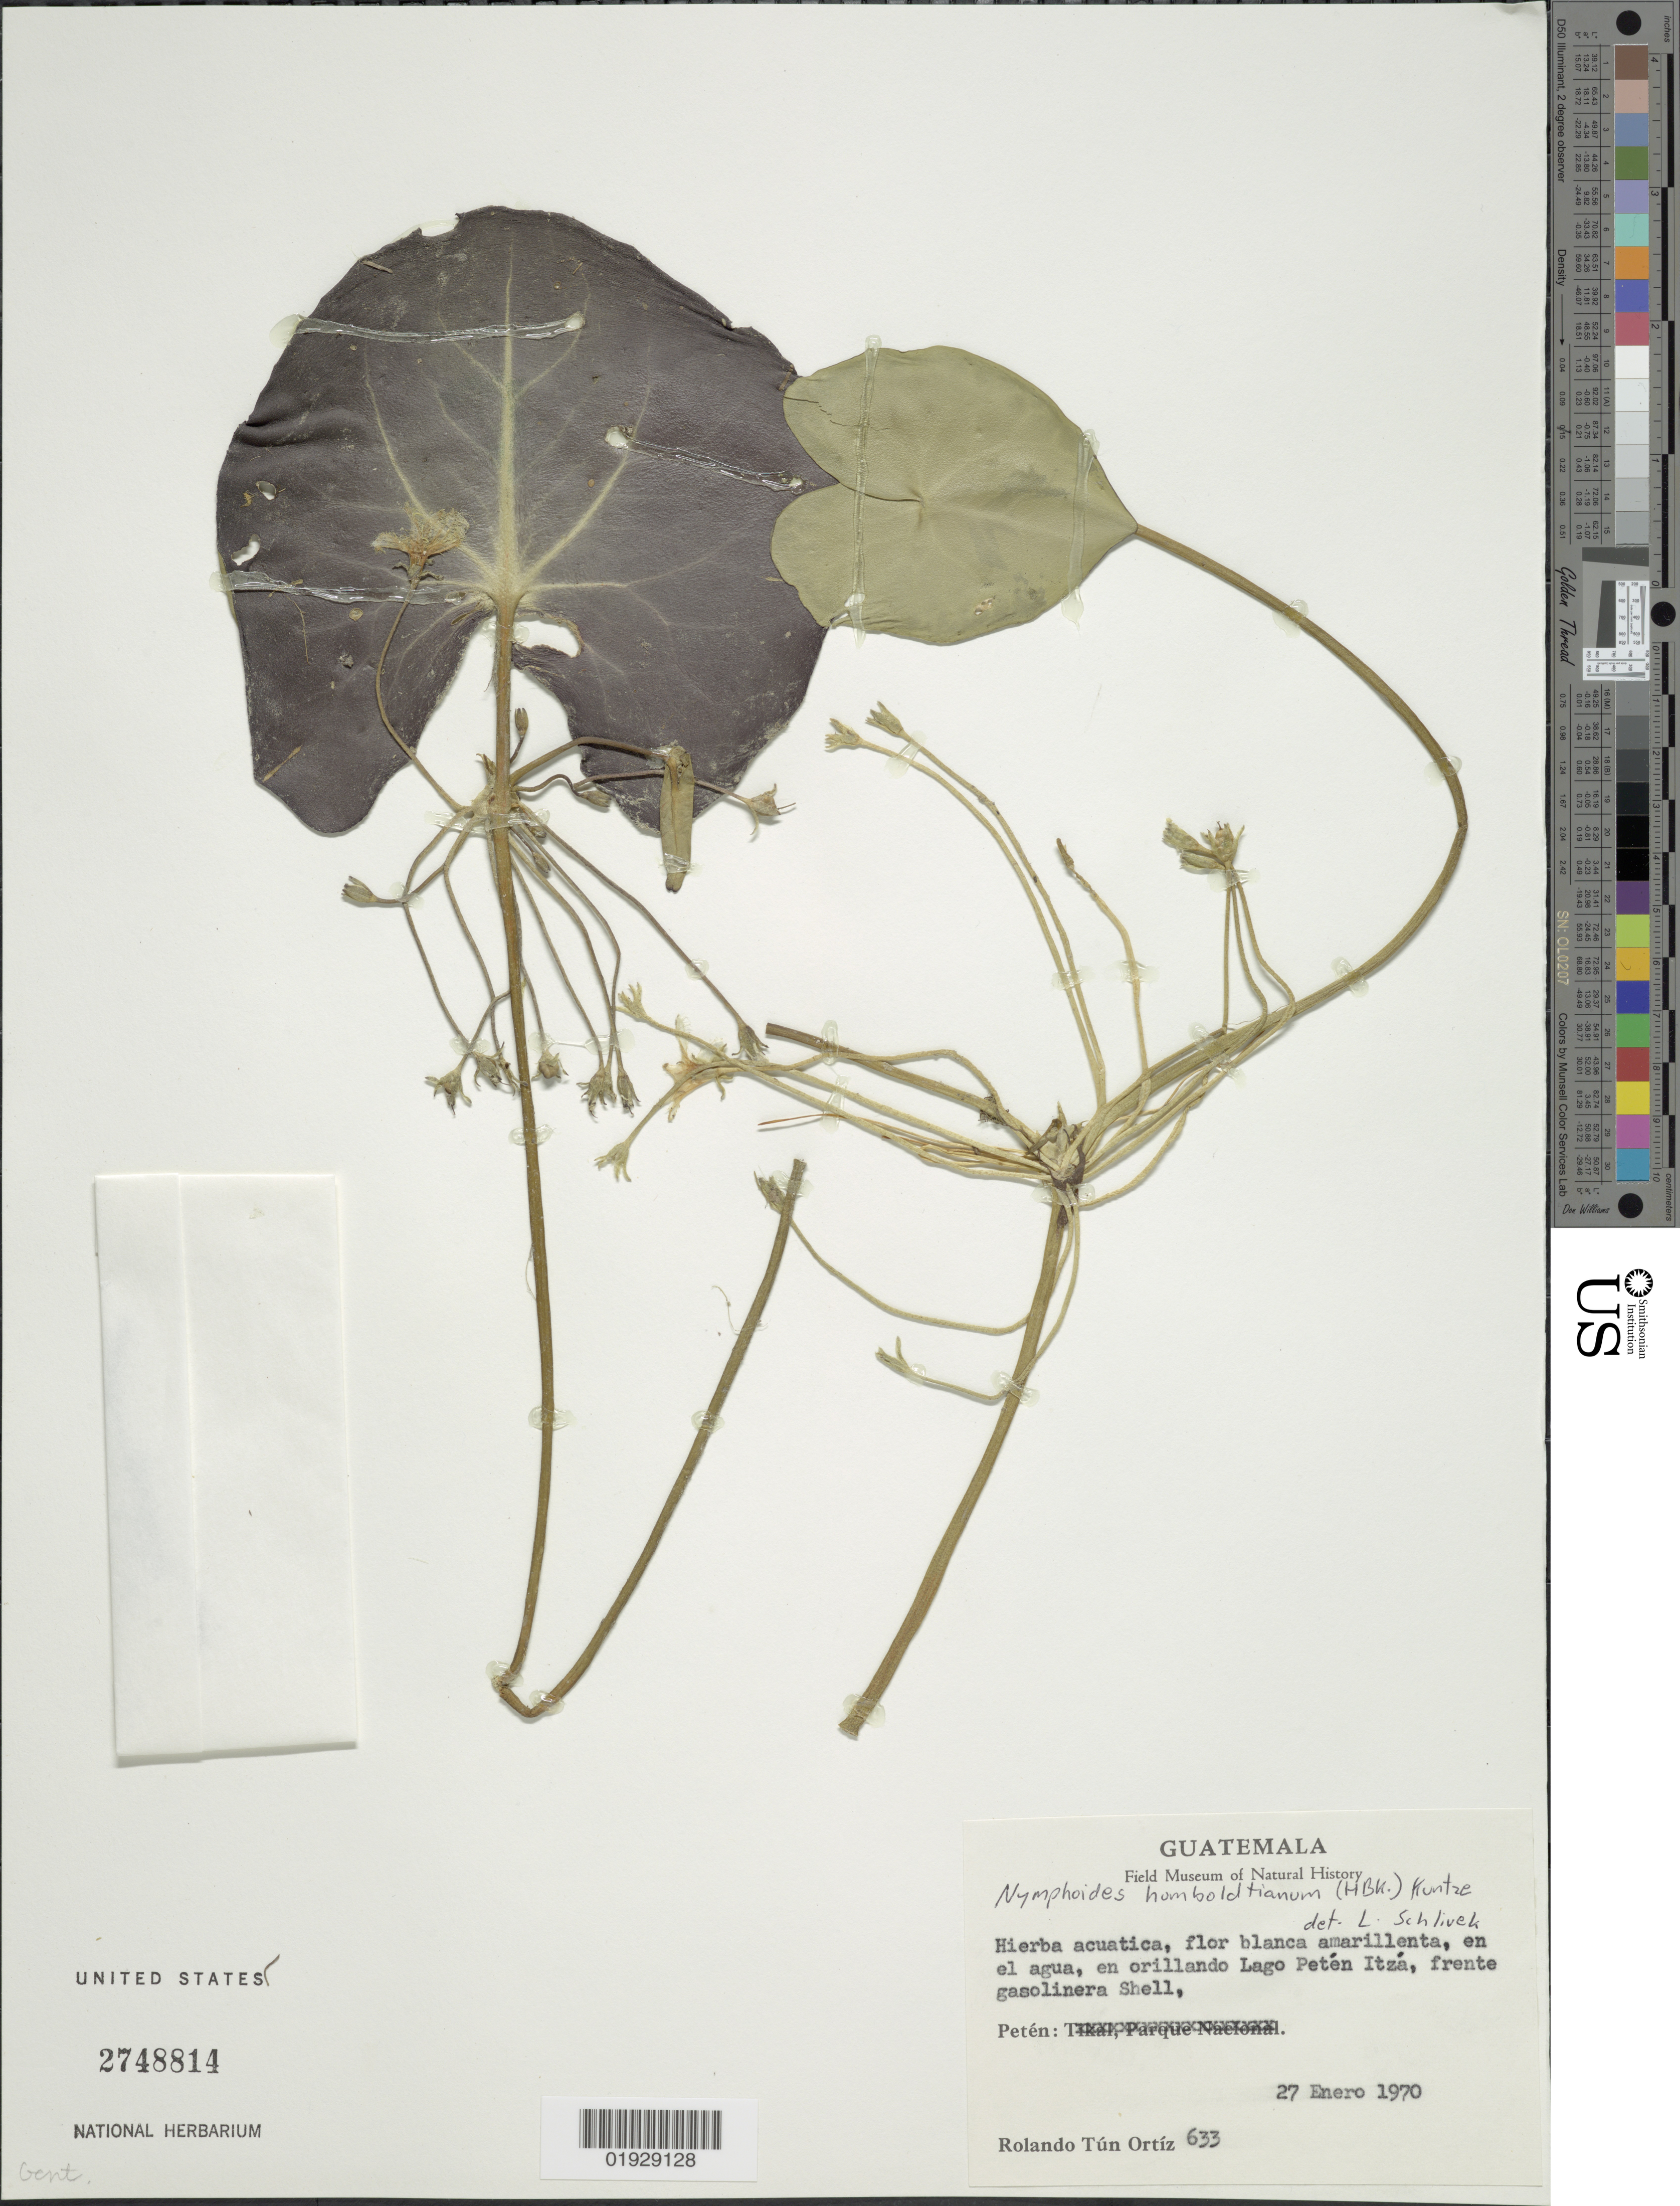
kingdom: Plantae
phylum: Tracheophyta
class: Magnoliopsida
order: Asterales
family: Menyanthaceae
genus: Nymphoides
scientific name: Nymphoides humboldtiana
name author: (Kunth) Kuntze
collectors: R. T. Ortíz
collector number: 633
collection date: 1970-01-27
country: Guatemala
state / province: El Petén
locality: En orillando Lago Petén Itzá, frente gasolinera Shell, Petén.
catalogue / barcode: US 2748814